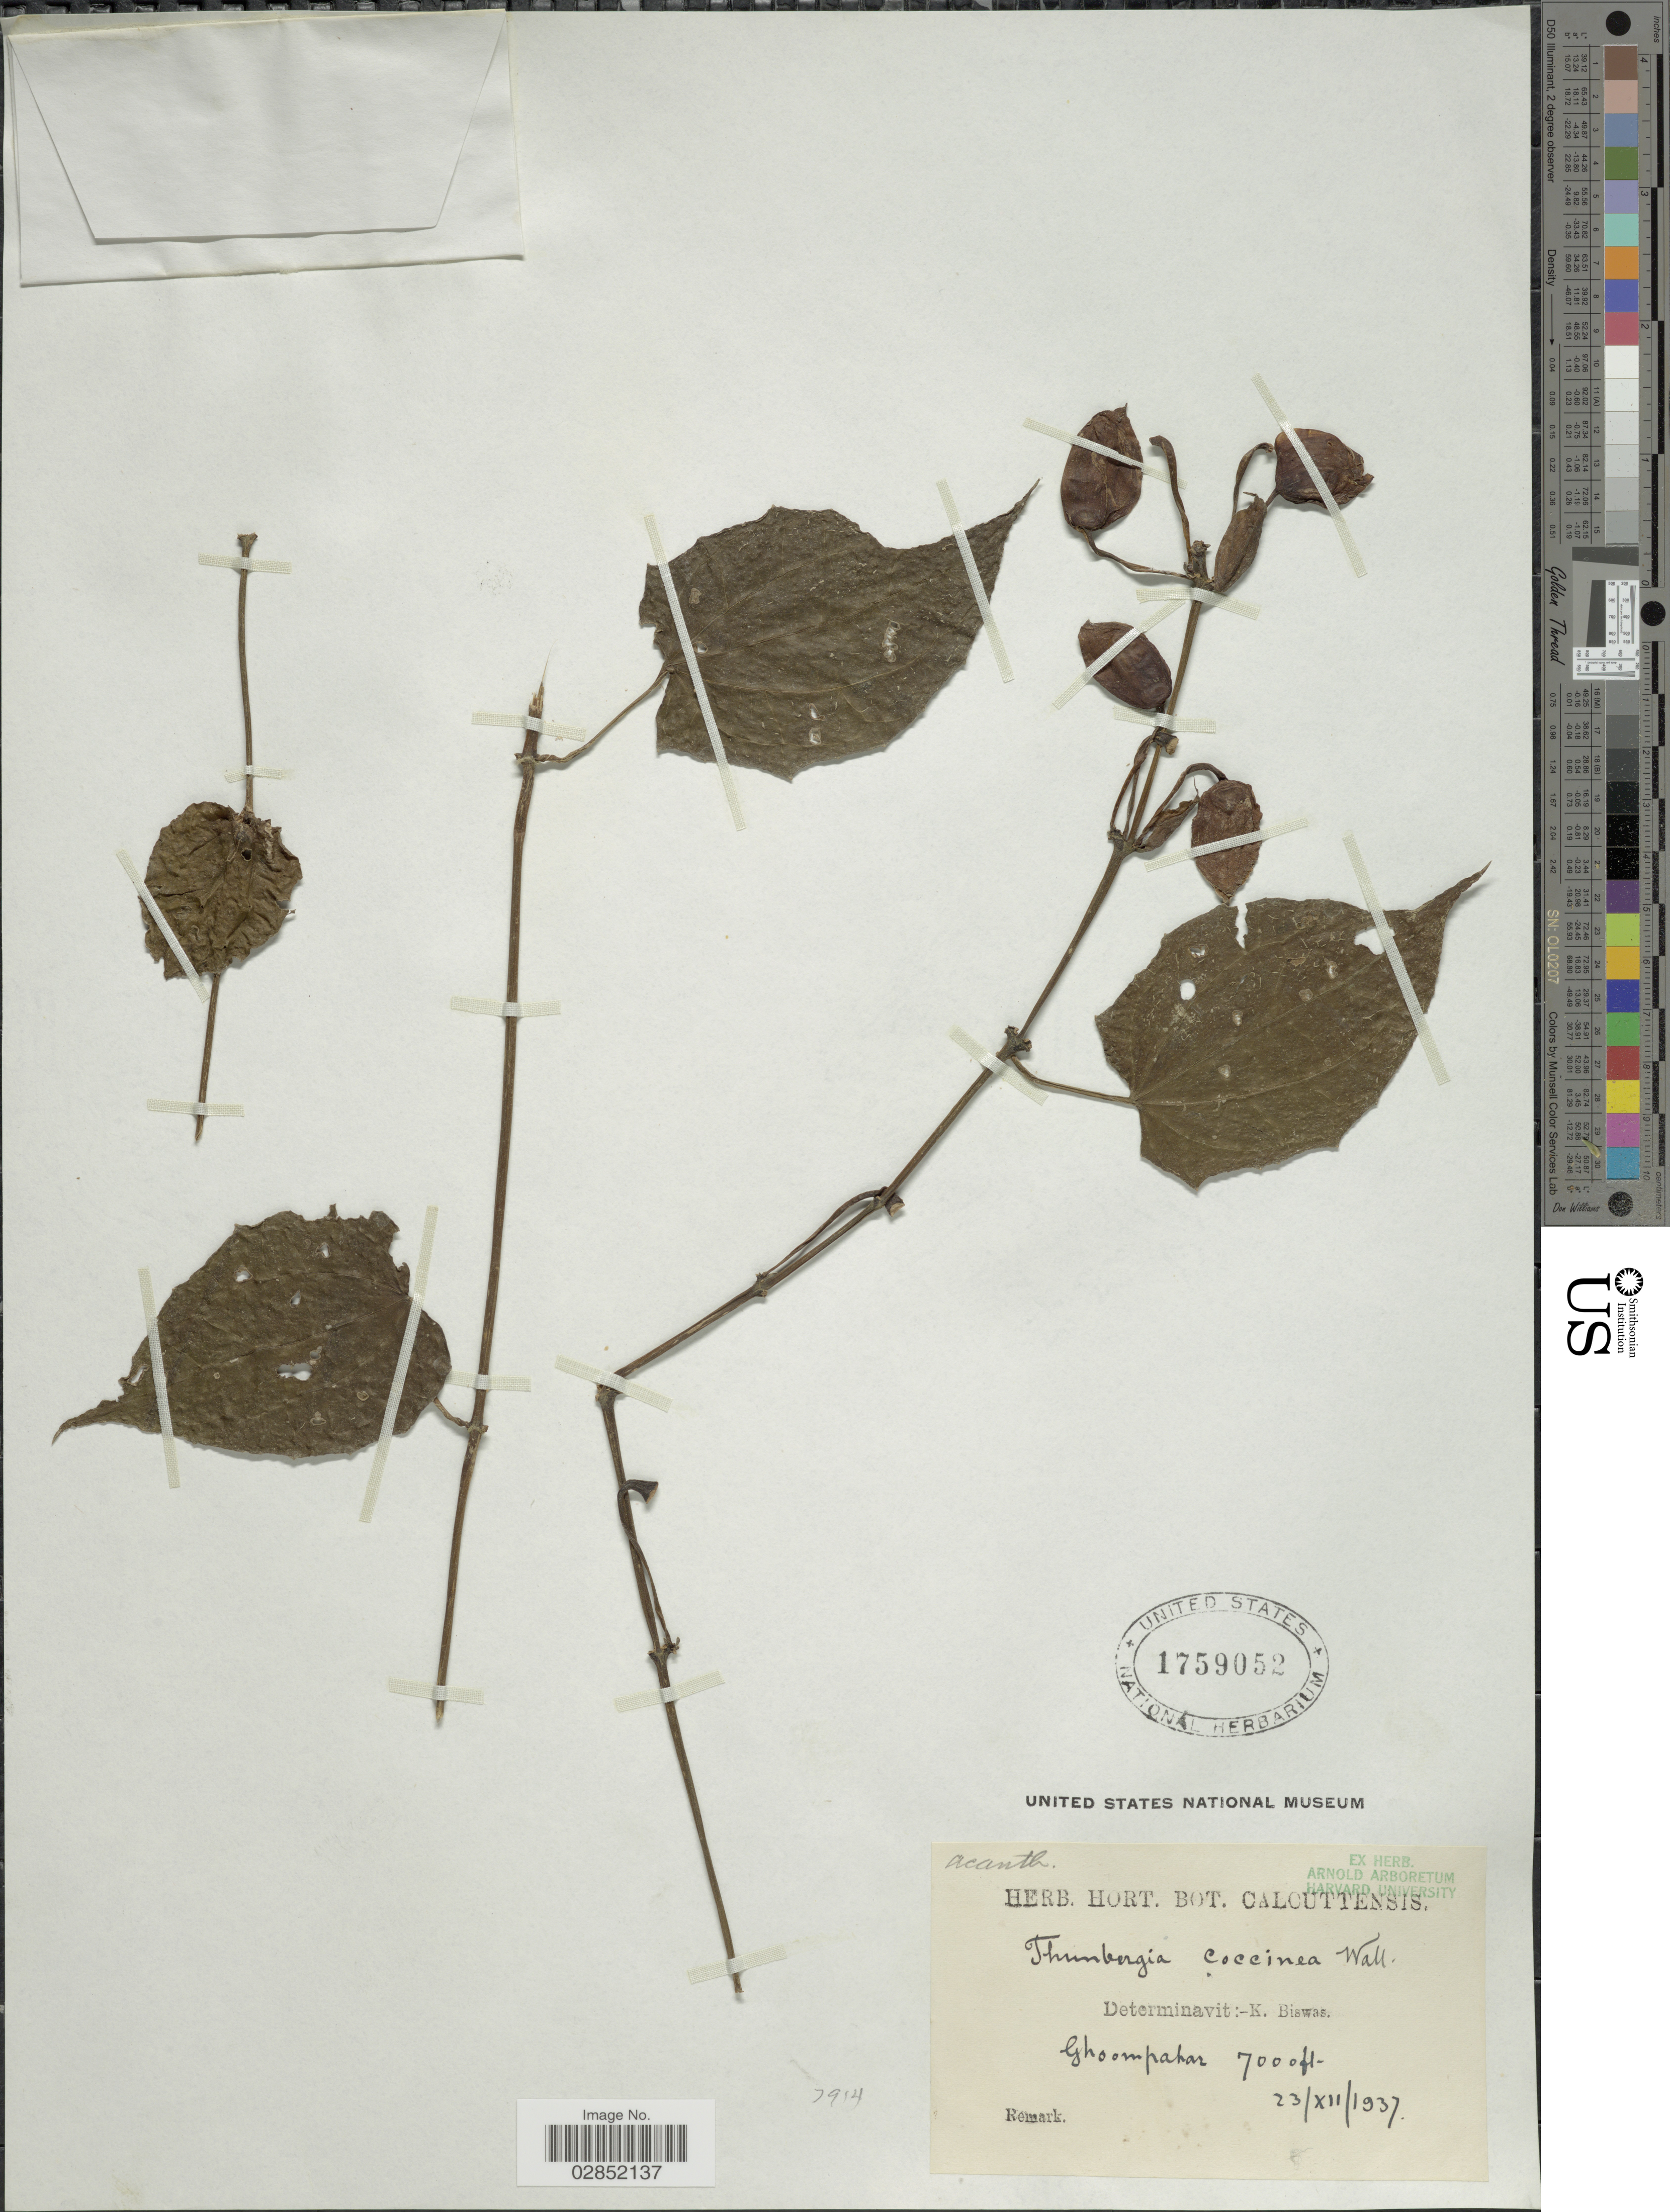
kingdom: Plantae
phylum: Tracheophyta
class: Magnoliopsida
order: Lamiales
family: Acanthaceae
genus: Thunbergia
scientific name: Thunbergia coccinea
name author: Wall.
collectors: ex Herb. Hort. Bot. Calcuttensis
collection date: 1937-12-23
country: India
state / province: West Bengal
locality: Ghoompahar.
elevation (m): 2134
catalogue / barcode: US 1759052